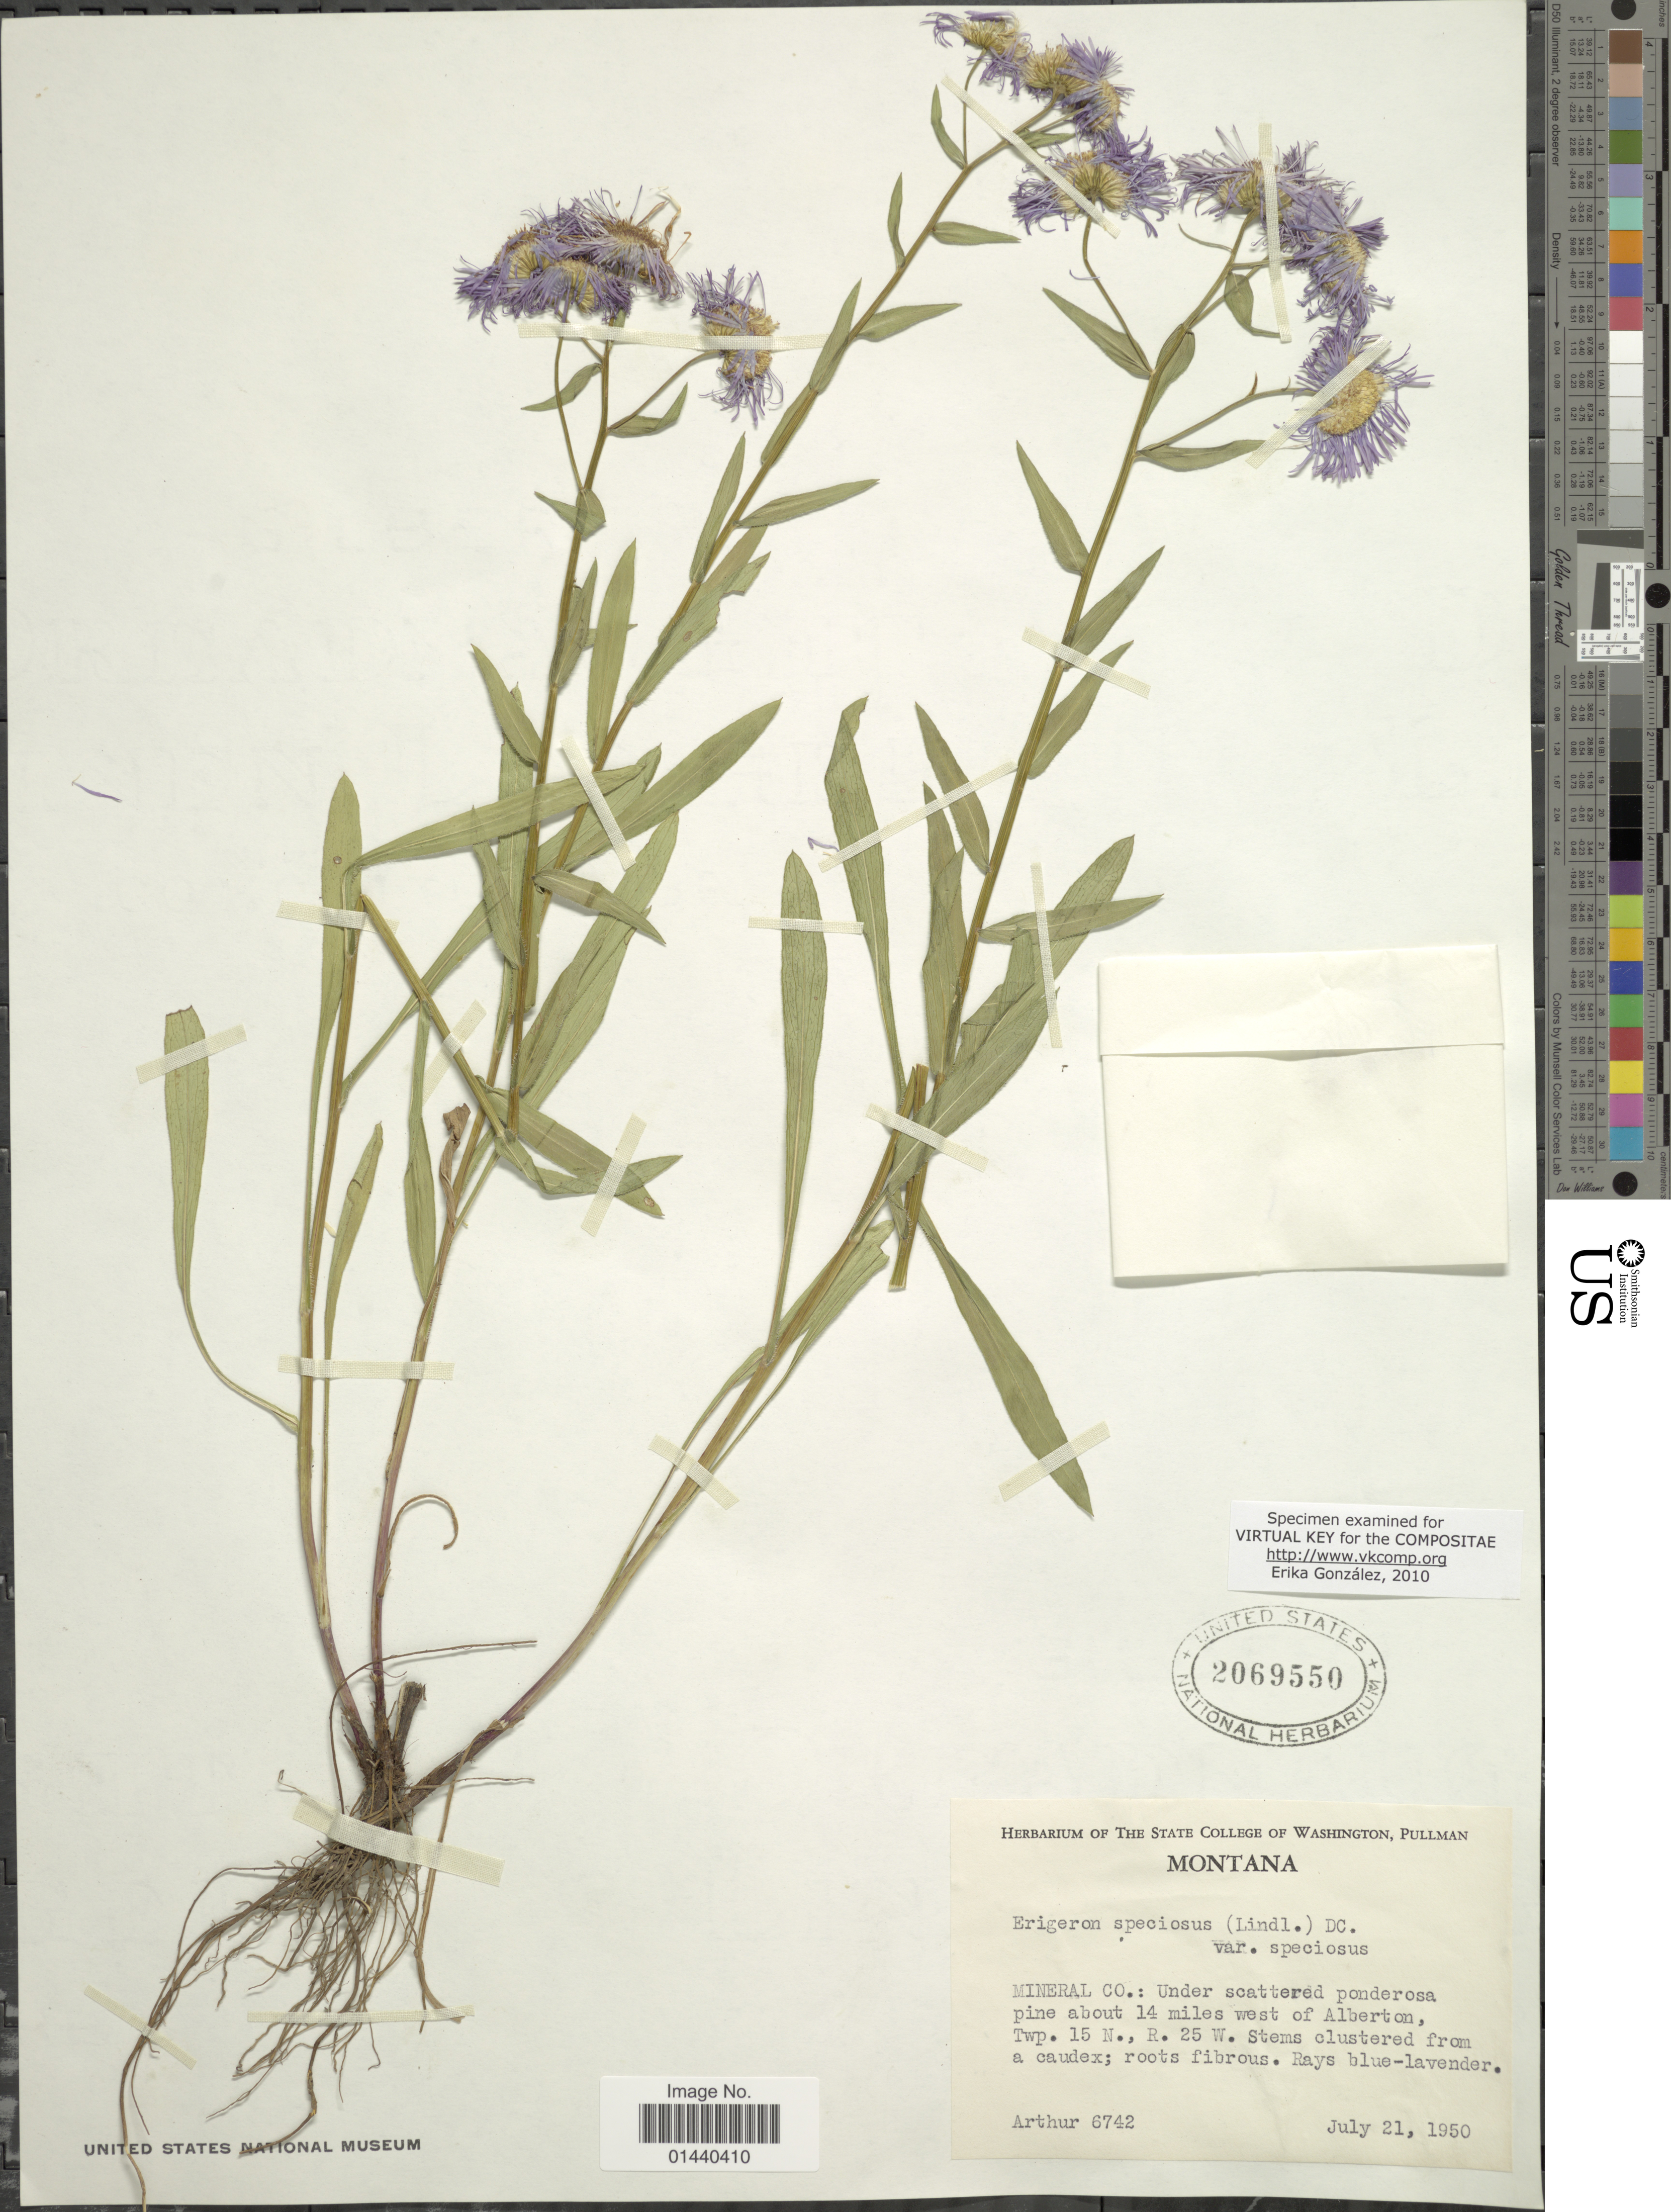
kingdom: Plantae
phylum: Tracheophyta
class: Magnoliopsida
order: Asterales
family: Asteraceae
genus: Erigeron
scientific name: Erigeron speciosus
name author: (Lindl.) DC.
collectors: Arthur, --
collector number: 6742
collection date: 1950-07-21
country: United States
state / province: Montana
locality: Mineral Co.: Under scattered ponderosa pine about 14 miles west of Alberton, Twp. 15 N., R. 25 W.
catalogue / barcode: US 2069550